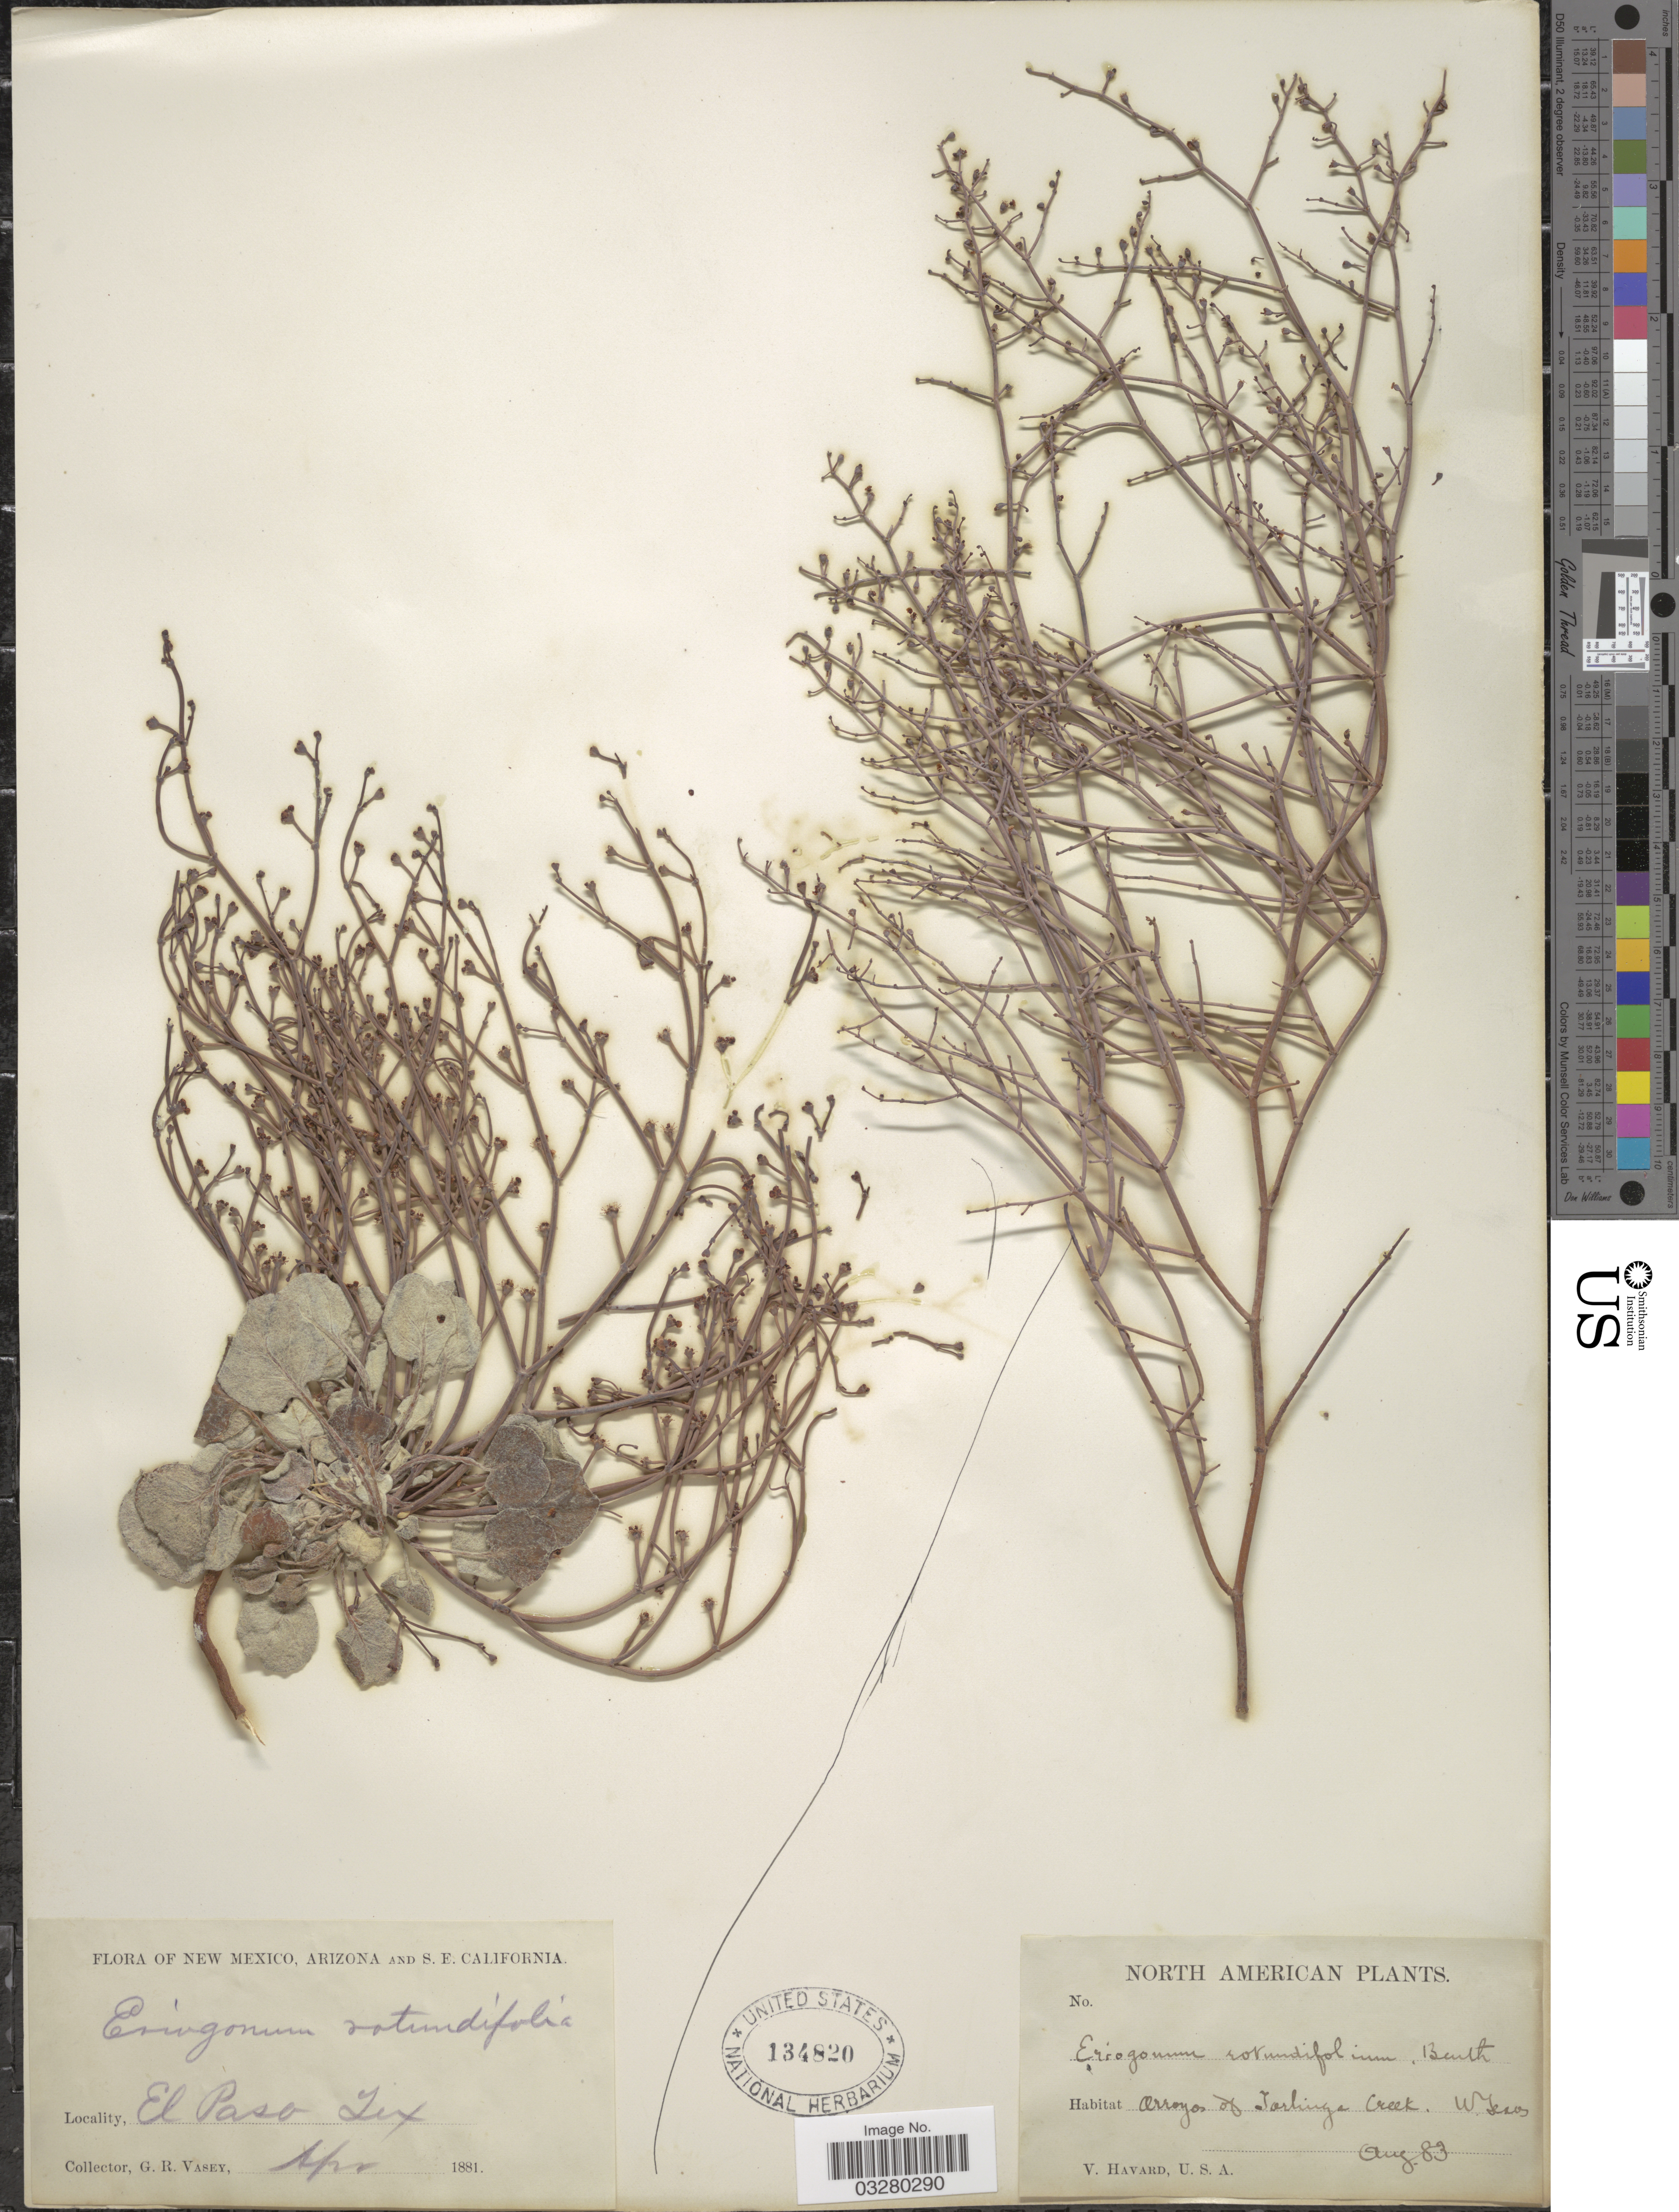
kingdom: Plantae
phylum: Tracheophyta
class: Magnoliopsida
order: Caryophyllales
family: Polygonaceae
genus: Eriogonum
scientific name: Eriogonum rotundifolium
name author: Benth. in DC.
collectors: G. R. Vasey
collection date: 1881-04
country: United States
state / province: Texas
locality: El Paso.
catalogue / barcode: US 134820